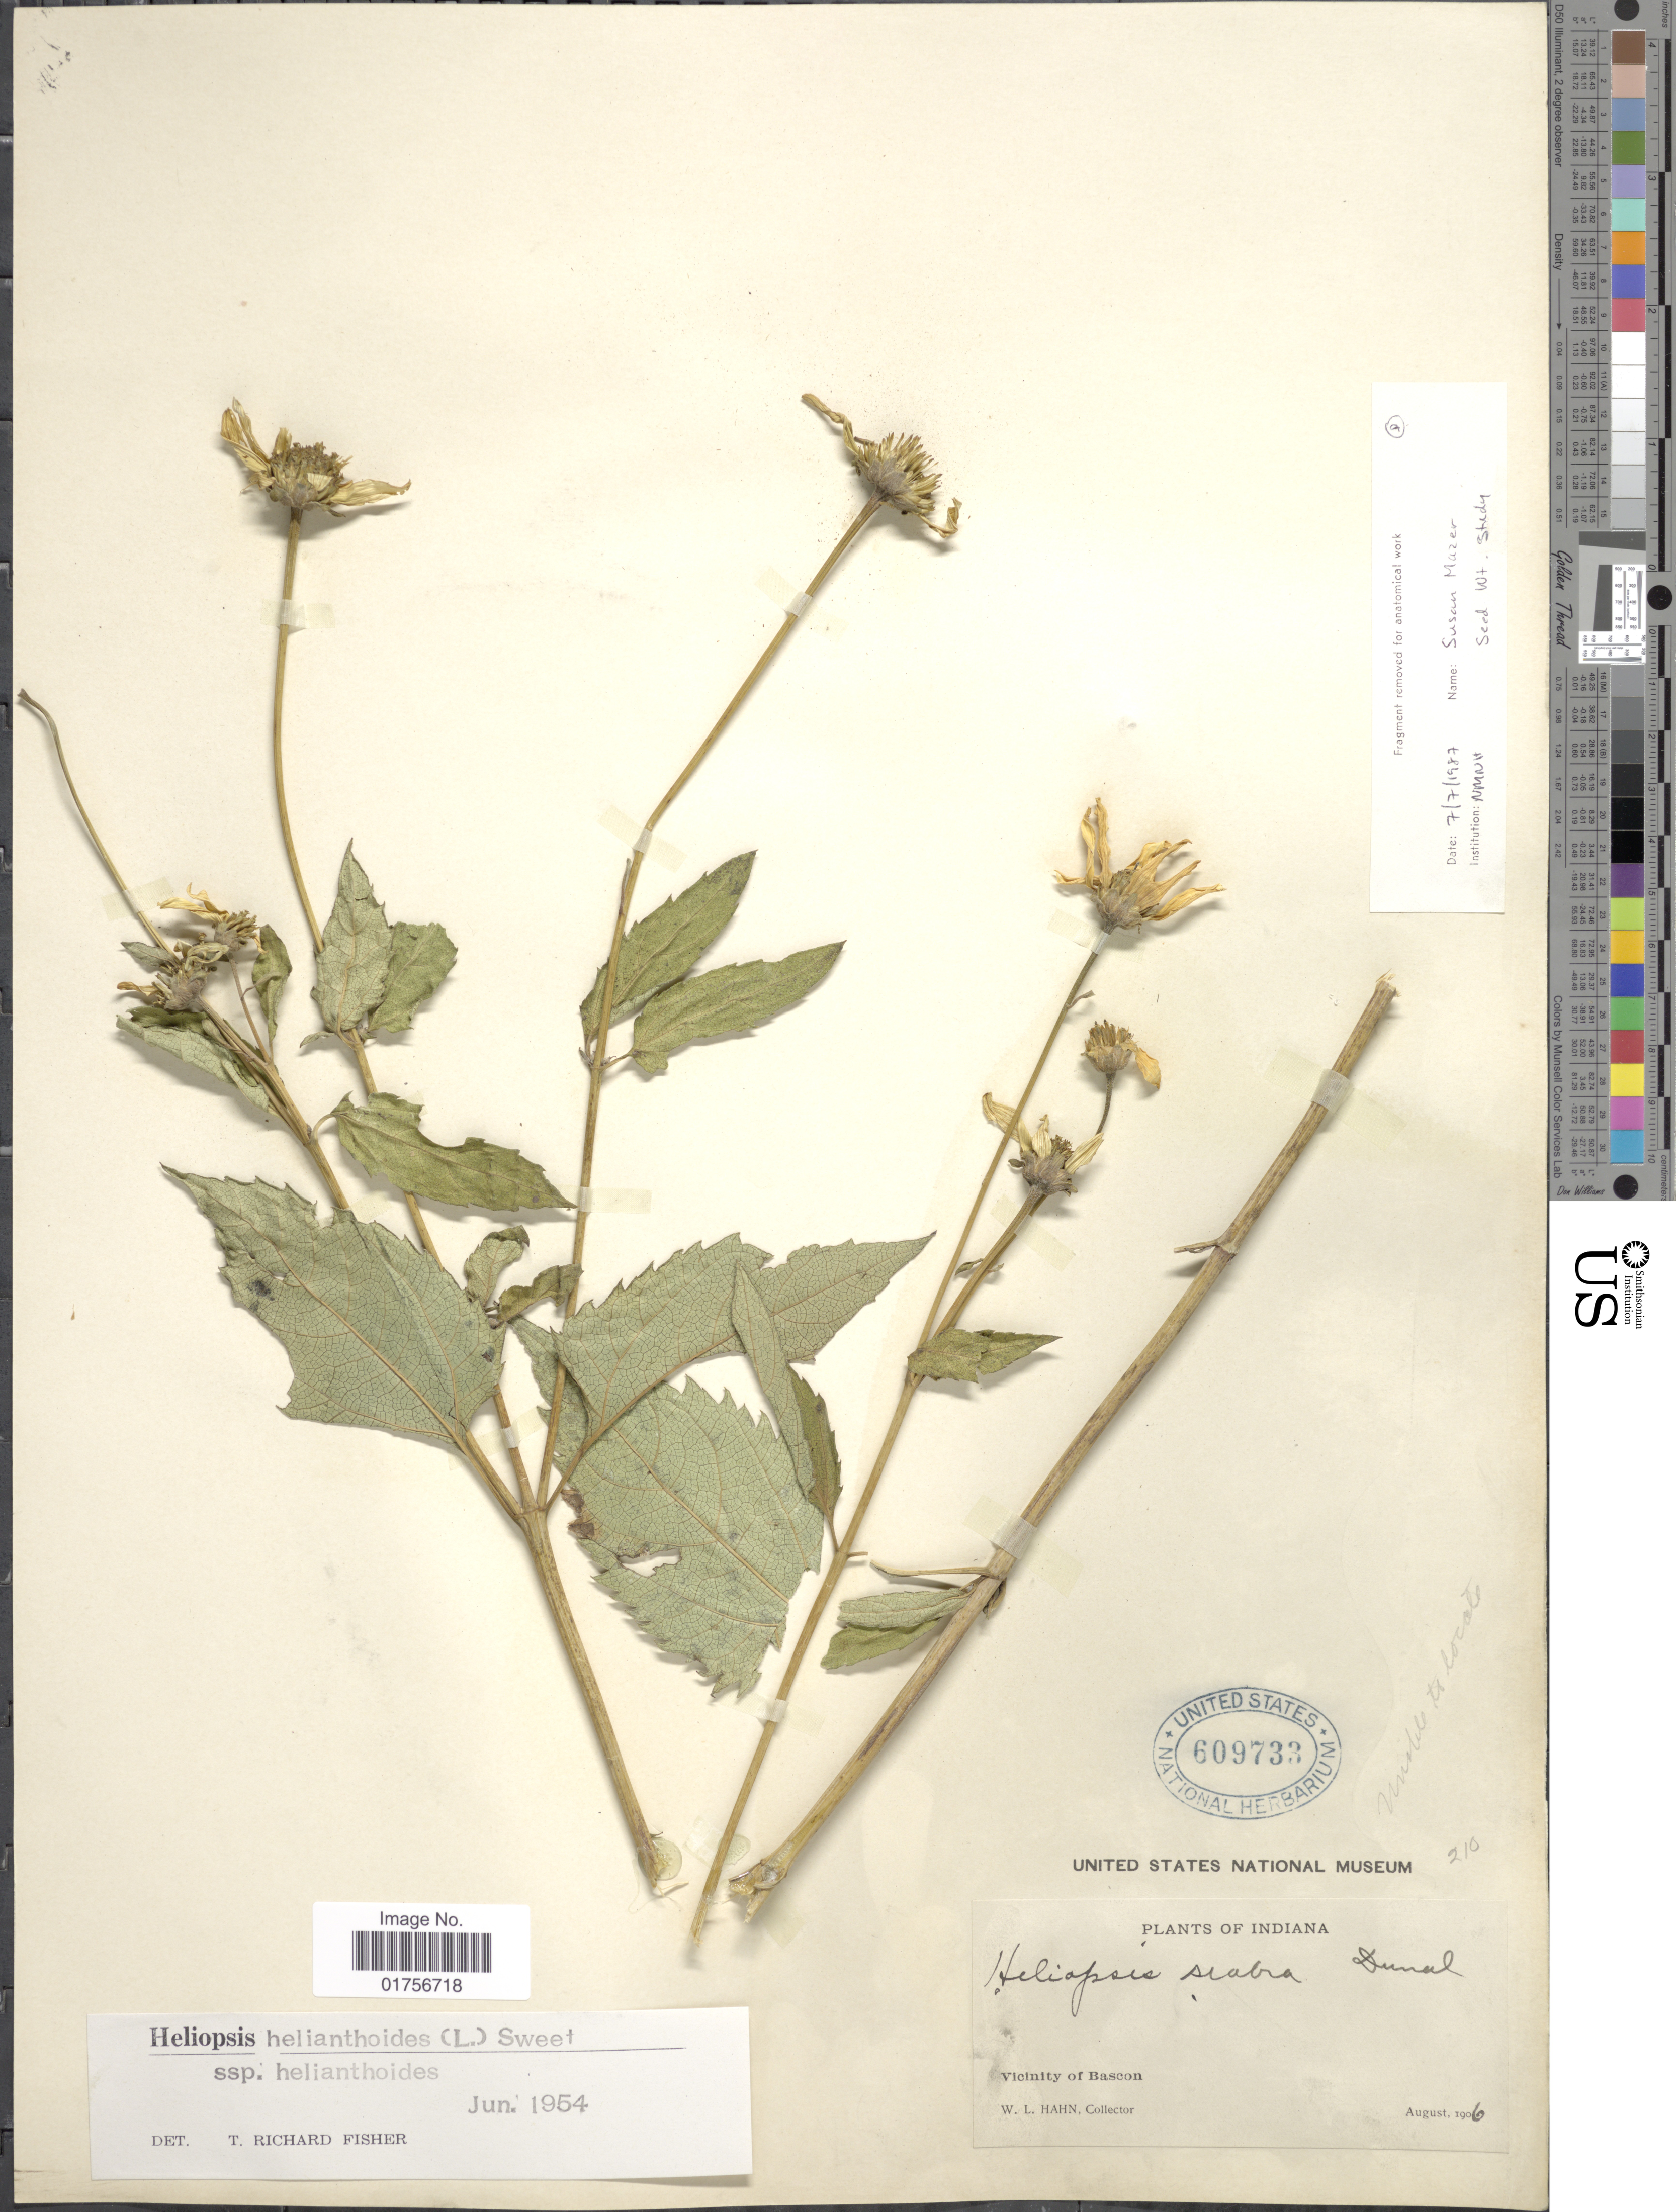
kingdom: Plantae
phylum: Tracheophyta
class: Magnoliopsida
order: Asterales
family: Asteraceae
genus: Heliopsis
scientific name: Heliopsis helianthoides subsp. helianthoides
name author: (L.) Sweet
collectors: W. L. Hahn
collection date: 1906-08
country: United States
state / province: Indiana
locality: Vicinity of Bascon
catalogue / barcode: US 609733